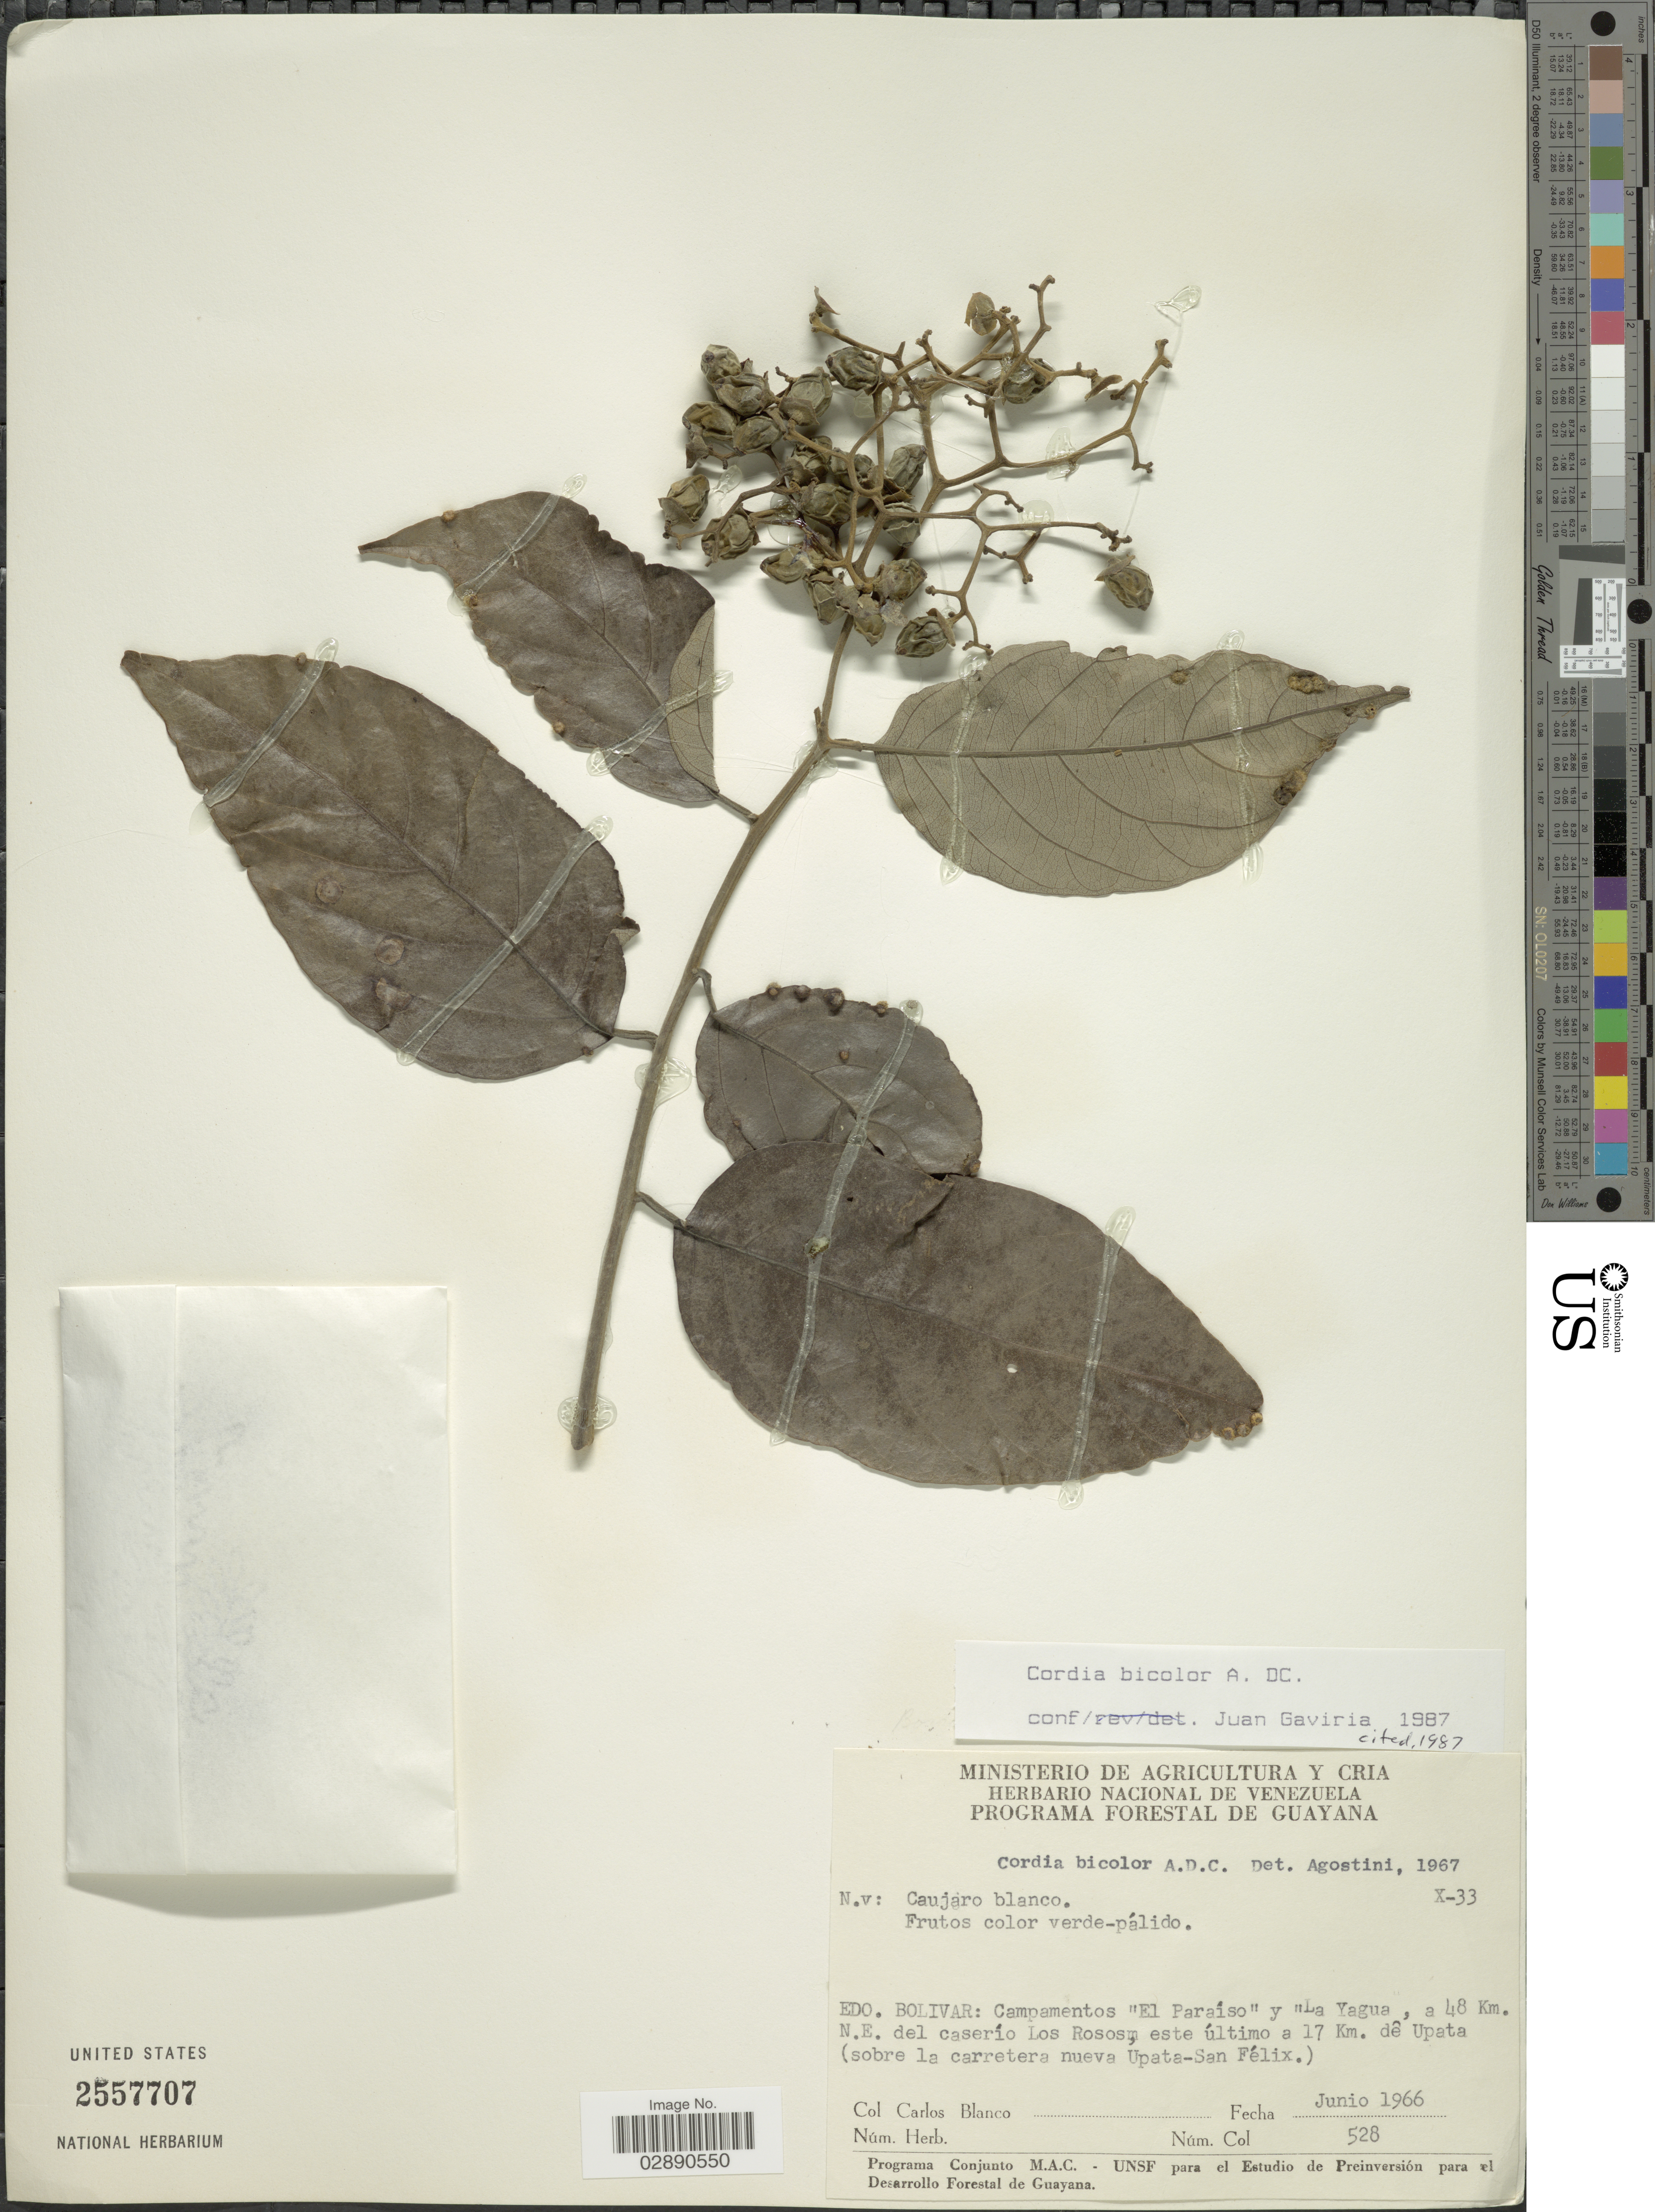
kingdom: Plantae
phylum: Tracheophyta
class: Magnoliopsida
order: Boraginales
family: Cordiaceae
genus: Cordia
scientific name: Cordia bicolor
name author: A. DC.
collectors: C. Blanco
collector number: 528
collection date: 1966-06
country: Venezuela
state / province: Bolivar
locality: Campamentos "El Paraíso" y "La Yagua", a 48 Km. N.E. del caserío Los Rosos, este último a 17 Km. de Upata (sobre la carretera nueva Upata-San Félix).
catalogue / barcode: US 2557707